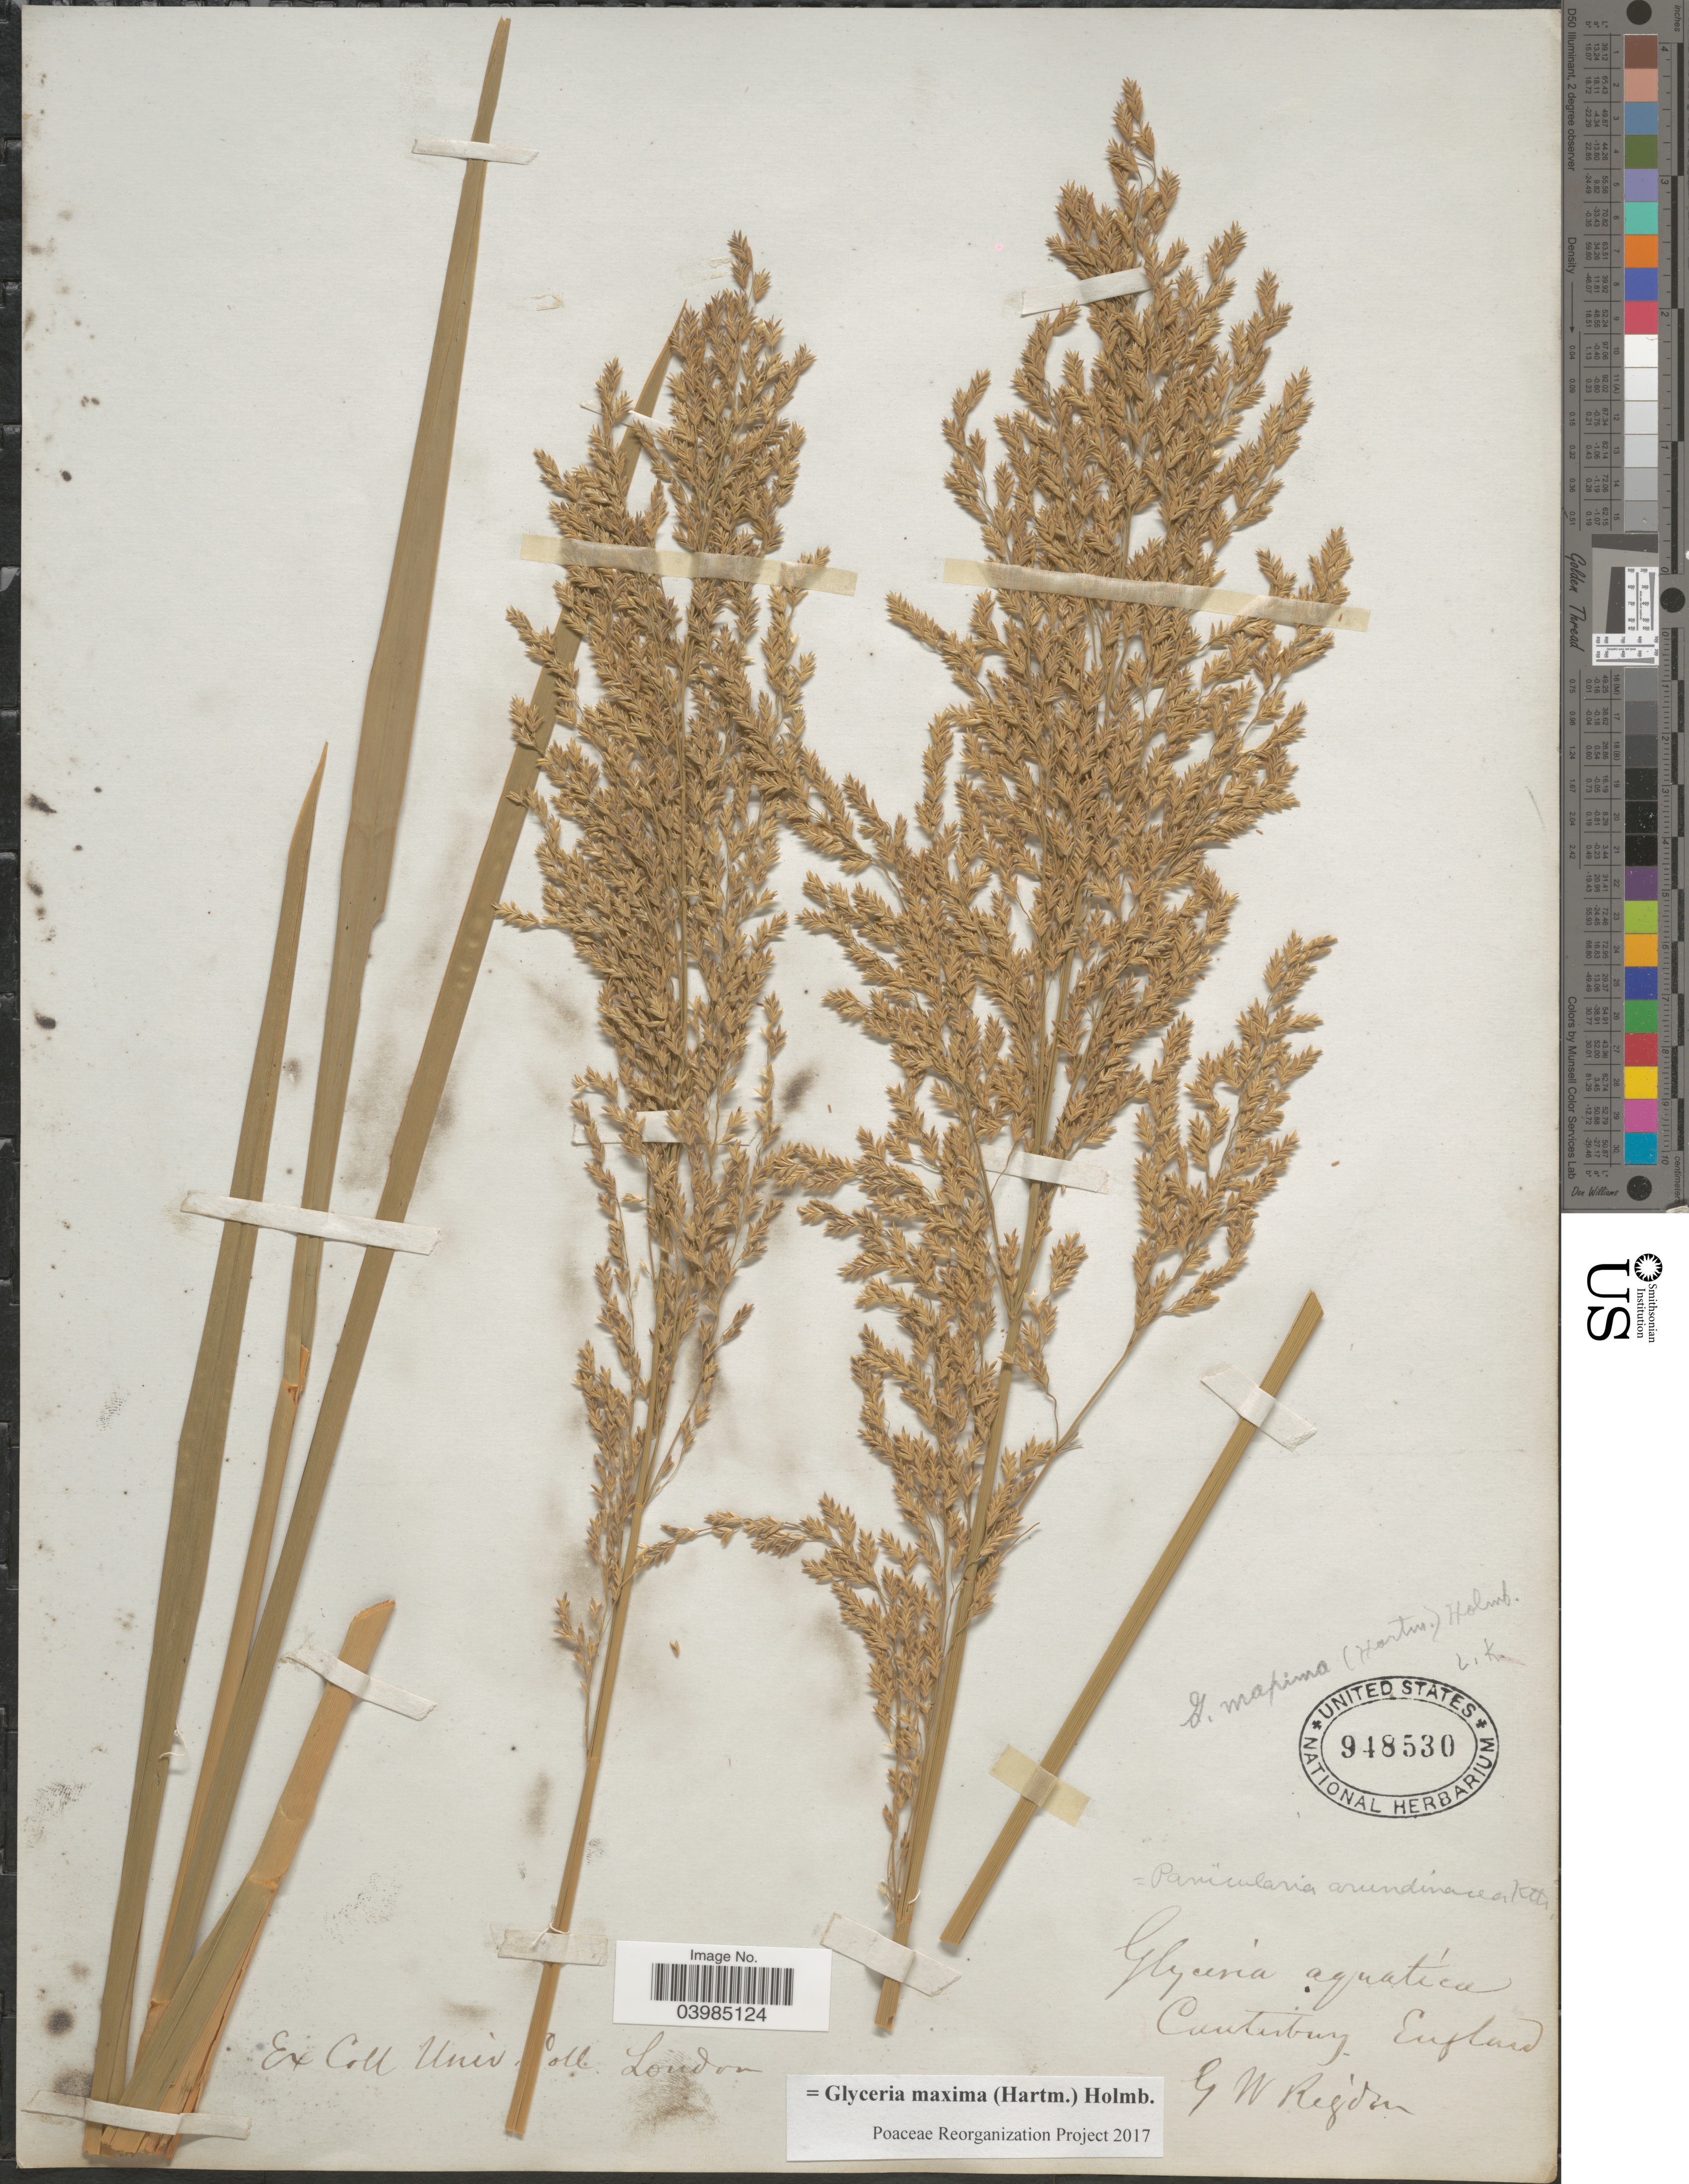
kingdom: Plantae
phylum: Tracheophyta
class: Liliopsida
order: Poales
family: Poaceae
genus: Glyceria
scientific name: Glyceria maxima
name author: (Hartm.) Holmb.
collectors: G. Rigden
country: United Kingdom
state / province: England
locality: Canterbury.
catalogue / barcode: US 948530